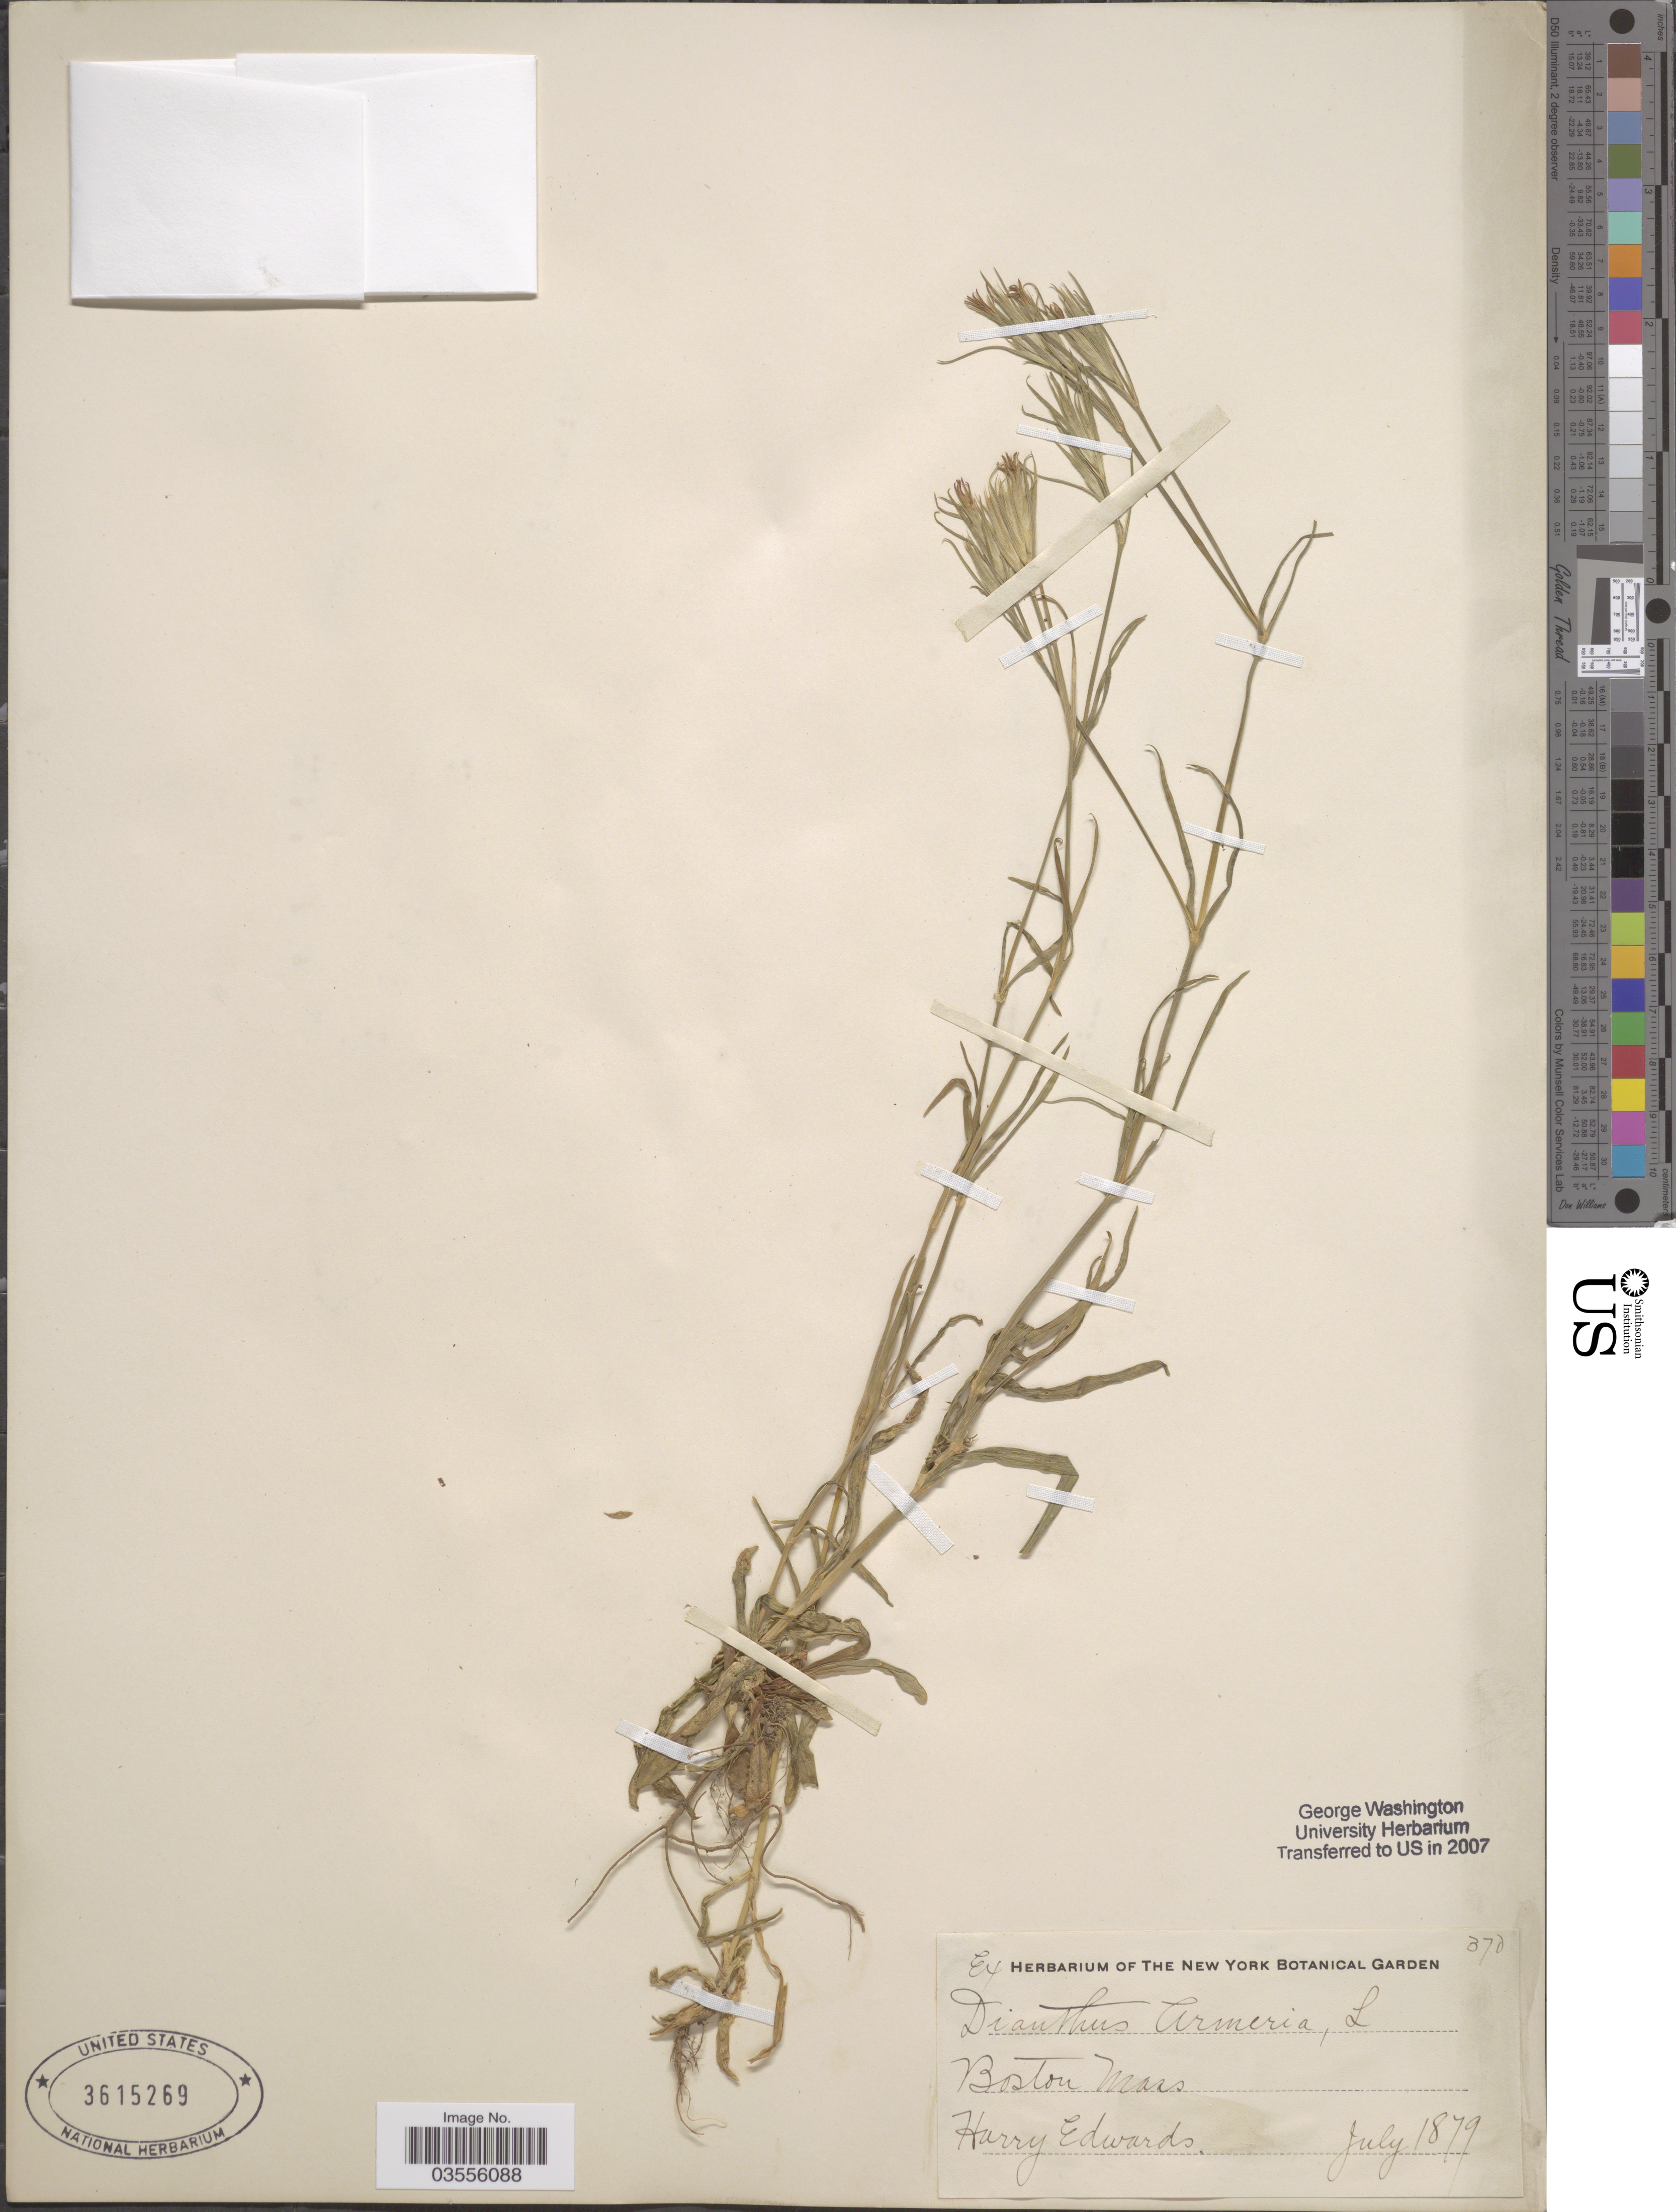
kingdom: Plantae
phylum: Tracheophyta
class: Magnoliopsida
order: Caryophyllales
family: Caryophyllaceae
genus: Dianthus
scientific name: Dianthus armeria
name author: L.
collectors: H. Edwards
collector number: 370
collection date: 1879-07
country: United States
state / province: Massachusetts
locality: Boston.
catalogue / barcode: US 3615269